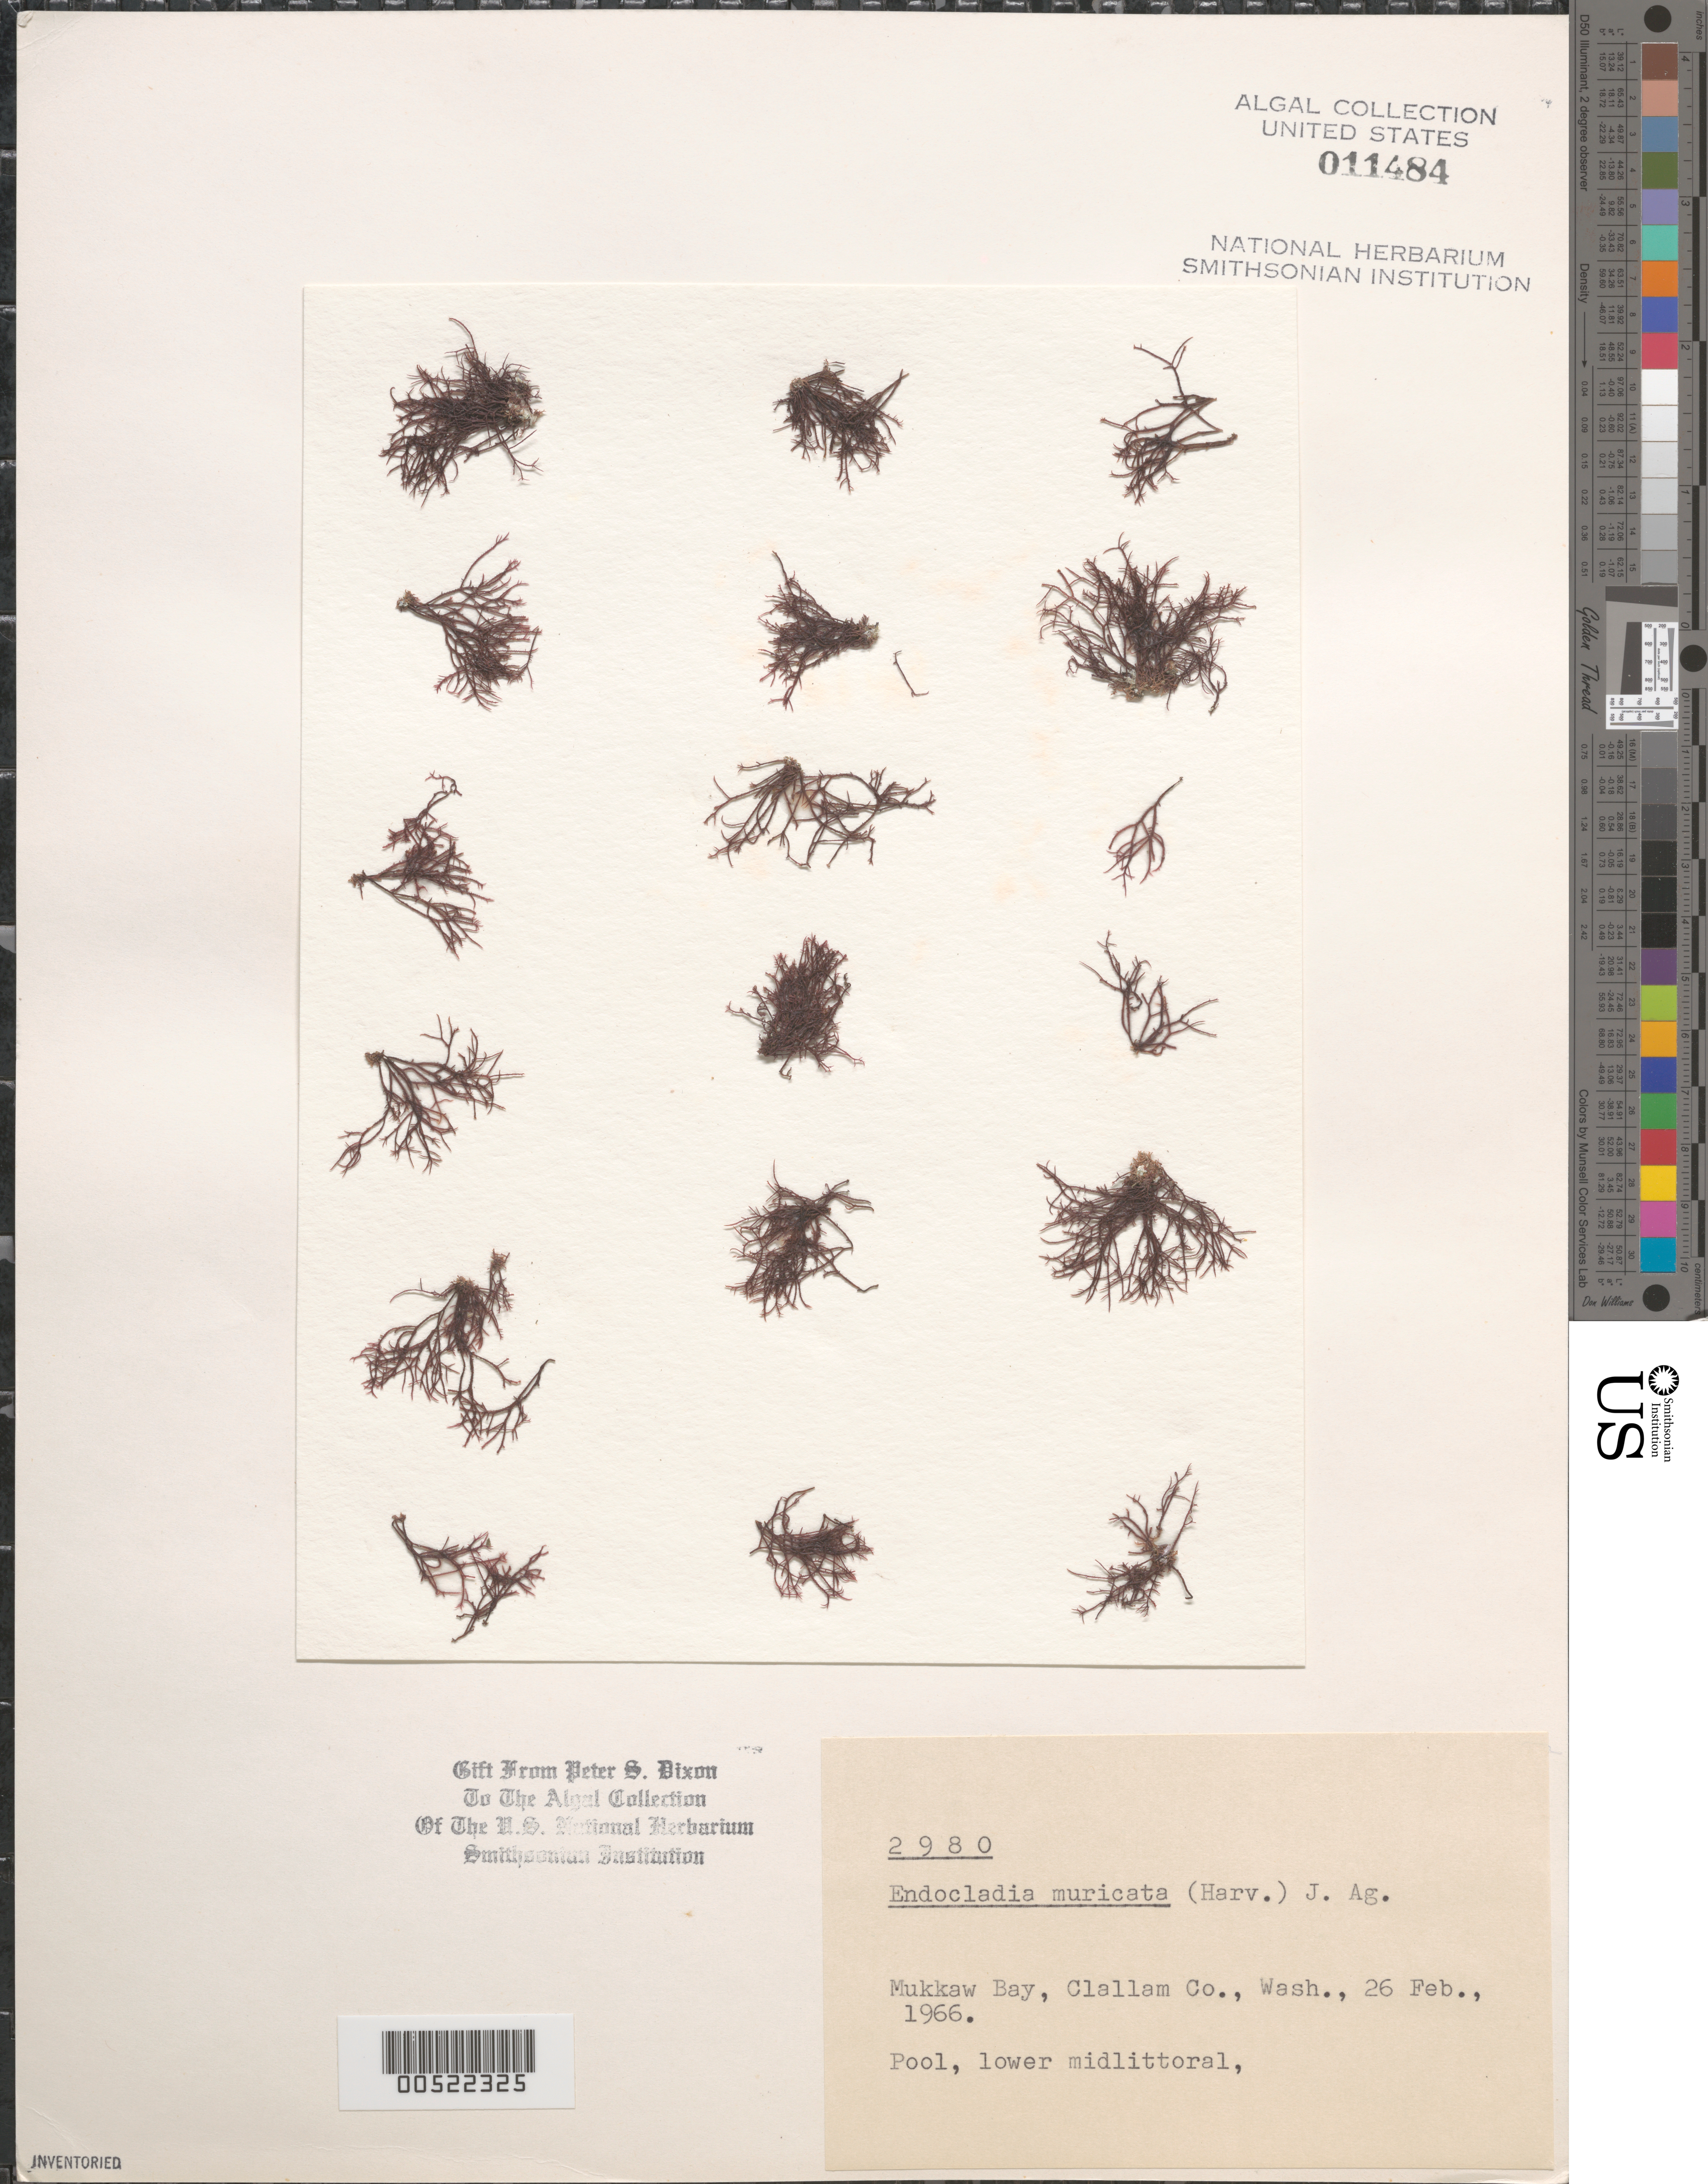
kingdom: Plantae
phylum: Rhodophyta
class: Florideophyceae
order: Gigartinales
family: Endocladiaceae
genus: Endocladia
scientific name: Endocladia muricata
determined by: Dixon, P. S.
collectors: P. S. Dixon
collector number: PSD 2980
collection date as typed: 26 Feb 1966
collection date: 1966-02-26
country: United States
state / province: Washington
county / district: Clallam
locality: Mukkaw Bay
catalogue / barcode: US 11484